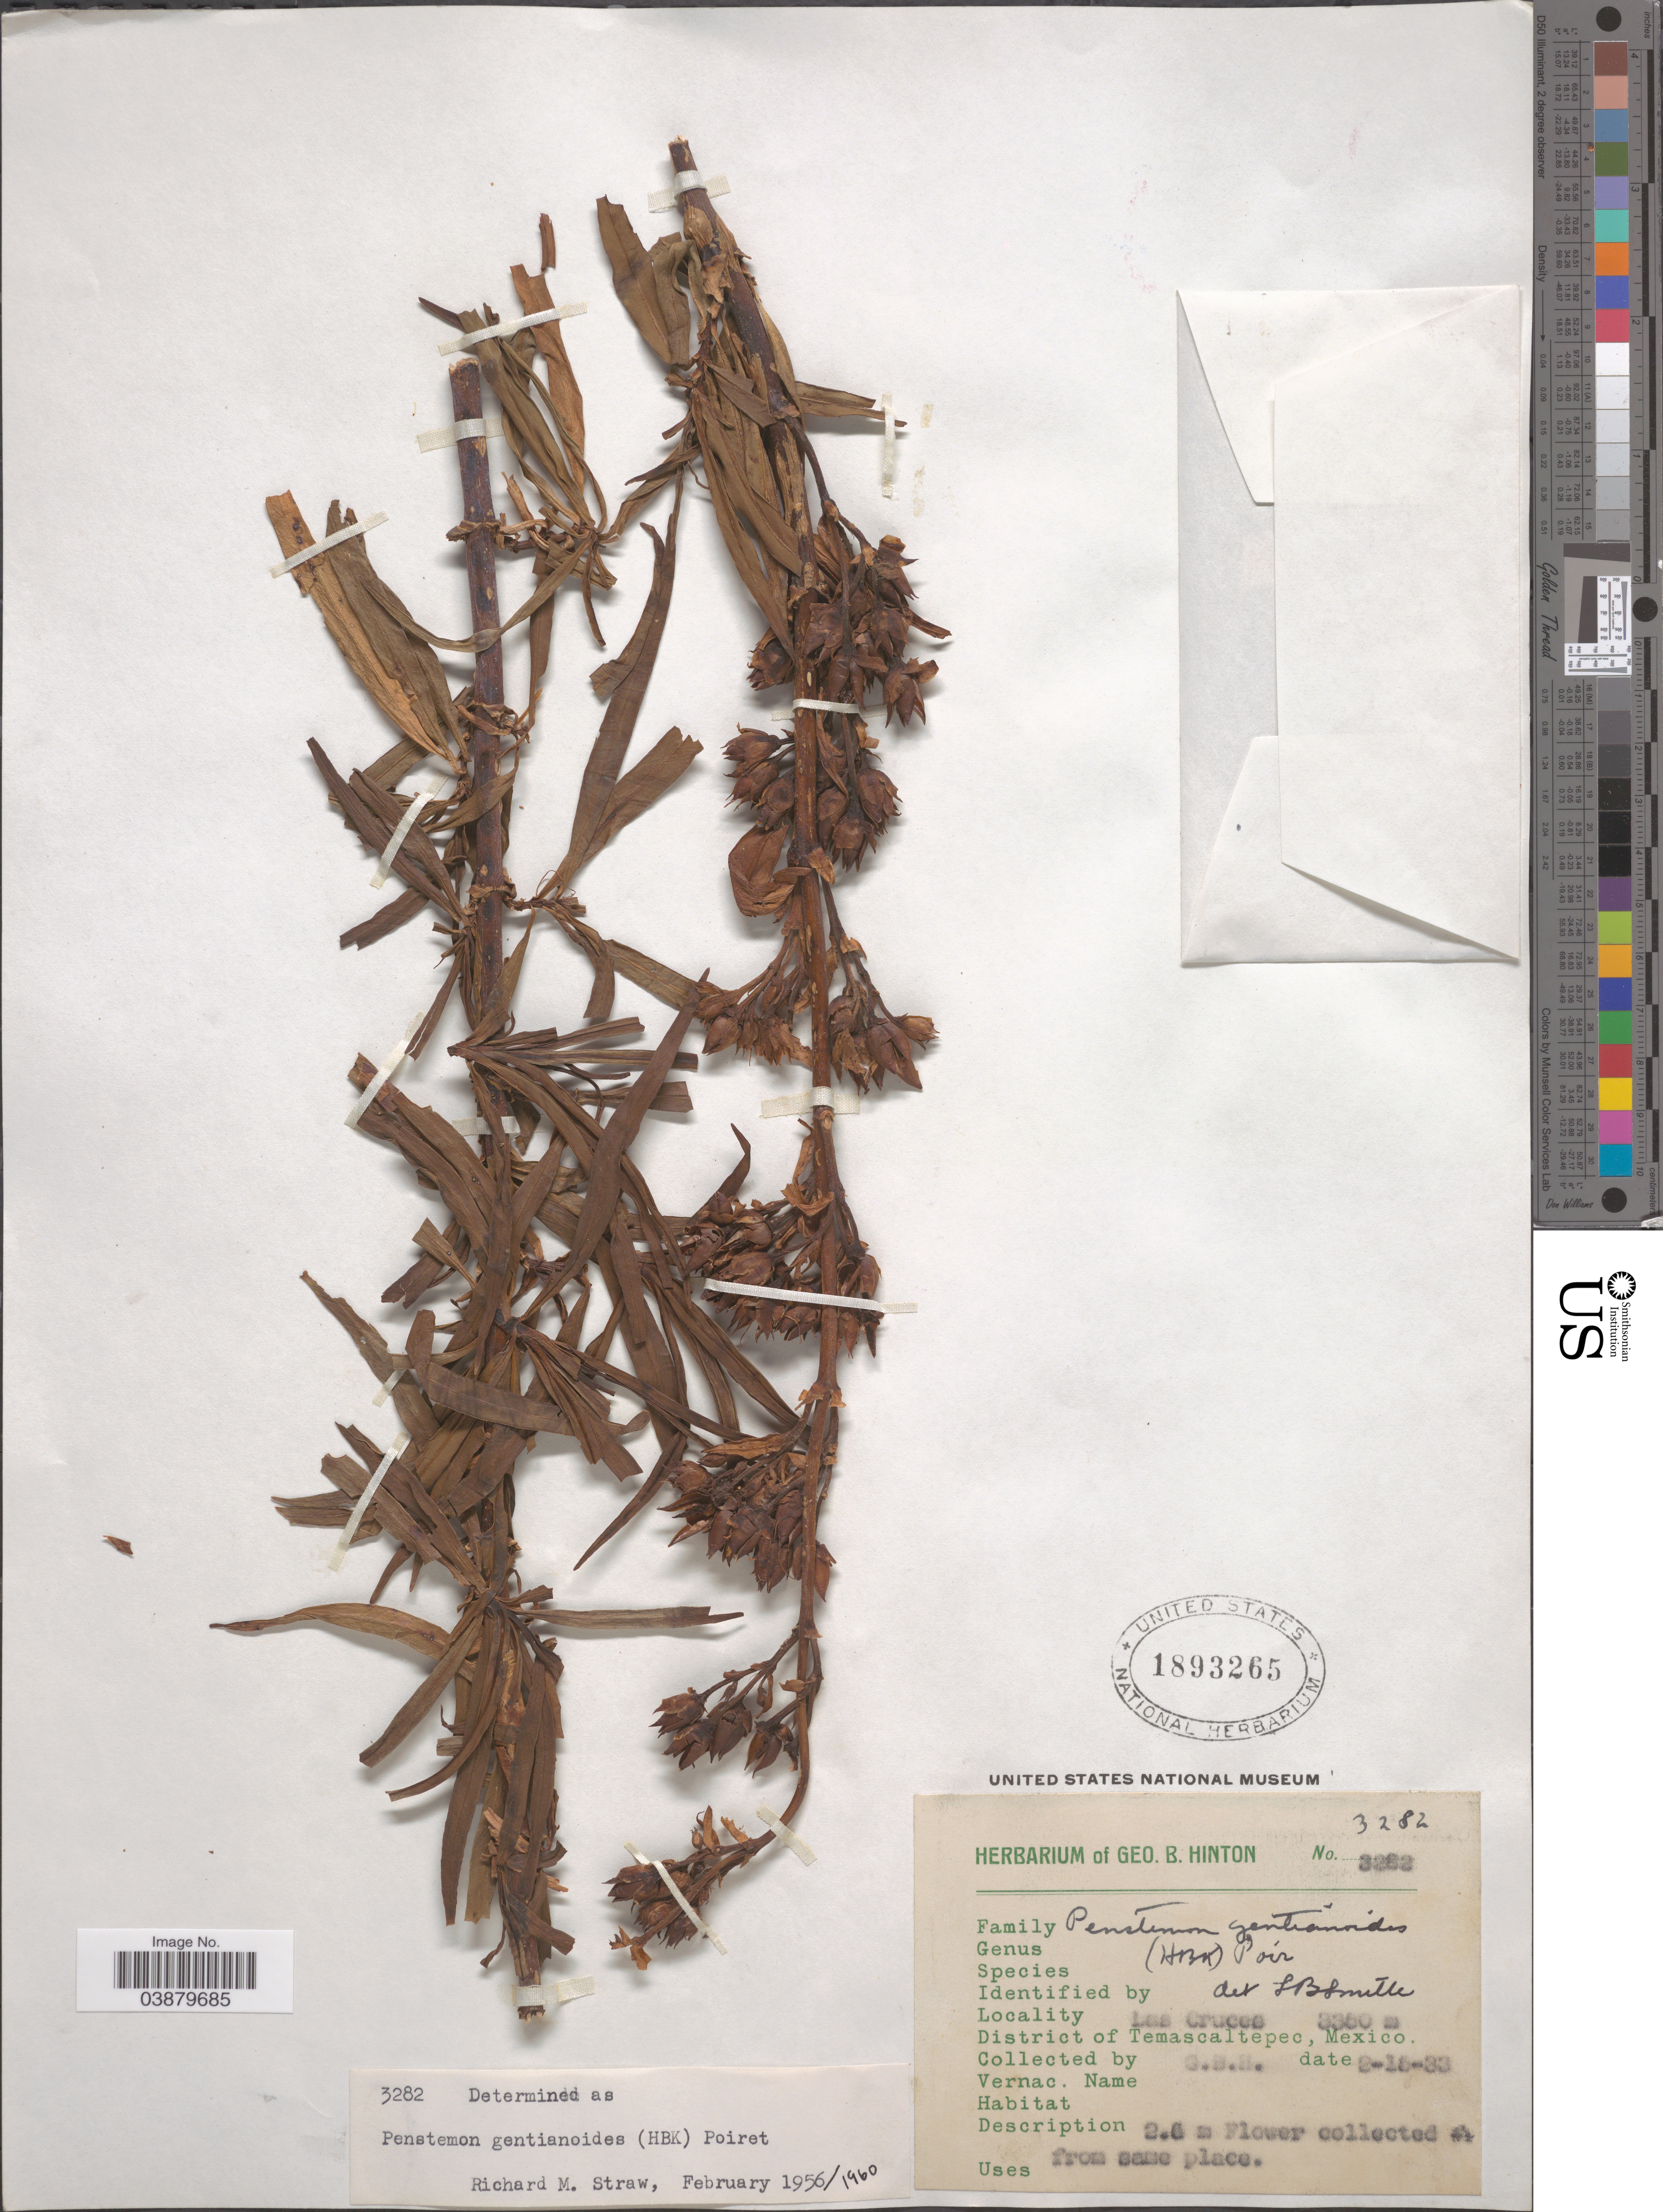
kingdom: Plantae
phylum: Tracheophyta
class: Magnoliopsida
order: Lamiales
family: Plantaginaceae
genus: Penstemon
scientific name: Penstemon gentianoides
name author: (Kunth) Poir.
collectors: G. B. Hinton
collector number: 3282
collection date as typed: Transcribed d/m/y: 15/2/33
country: Mexico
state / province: México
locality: Las Cruces. District of Temascaltepec.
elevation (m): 3350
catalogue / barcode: US 1893265